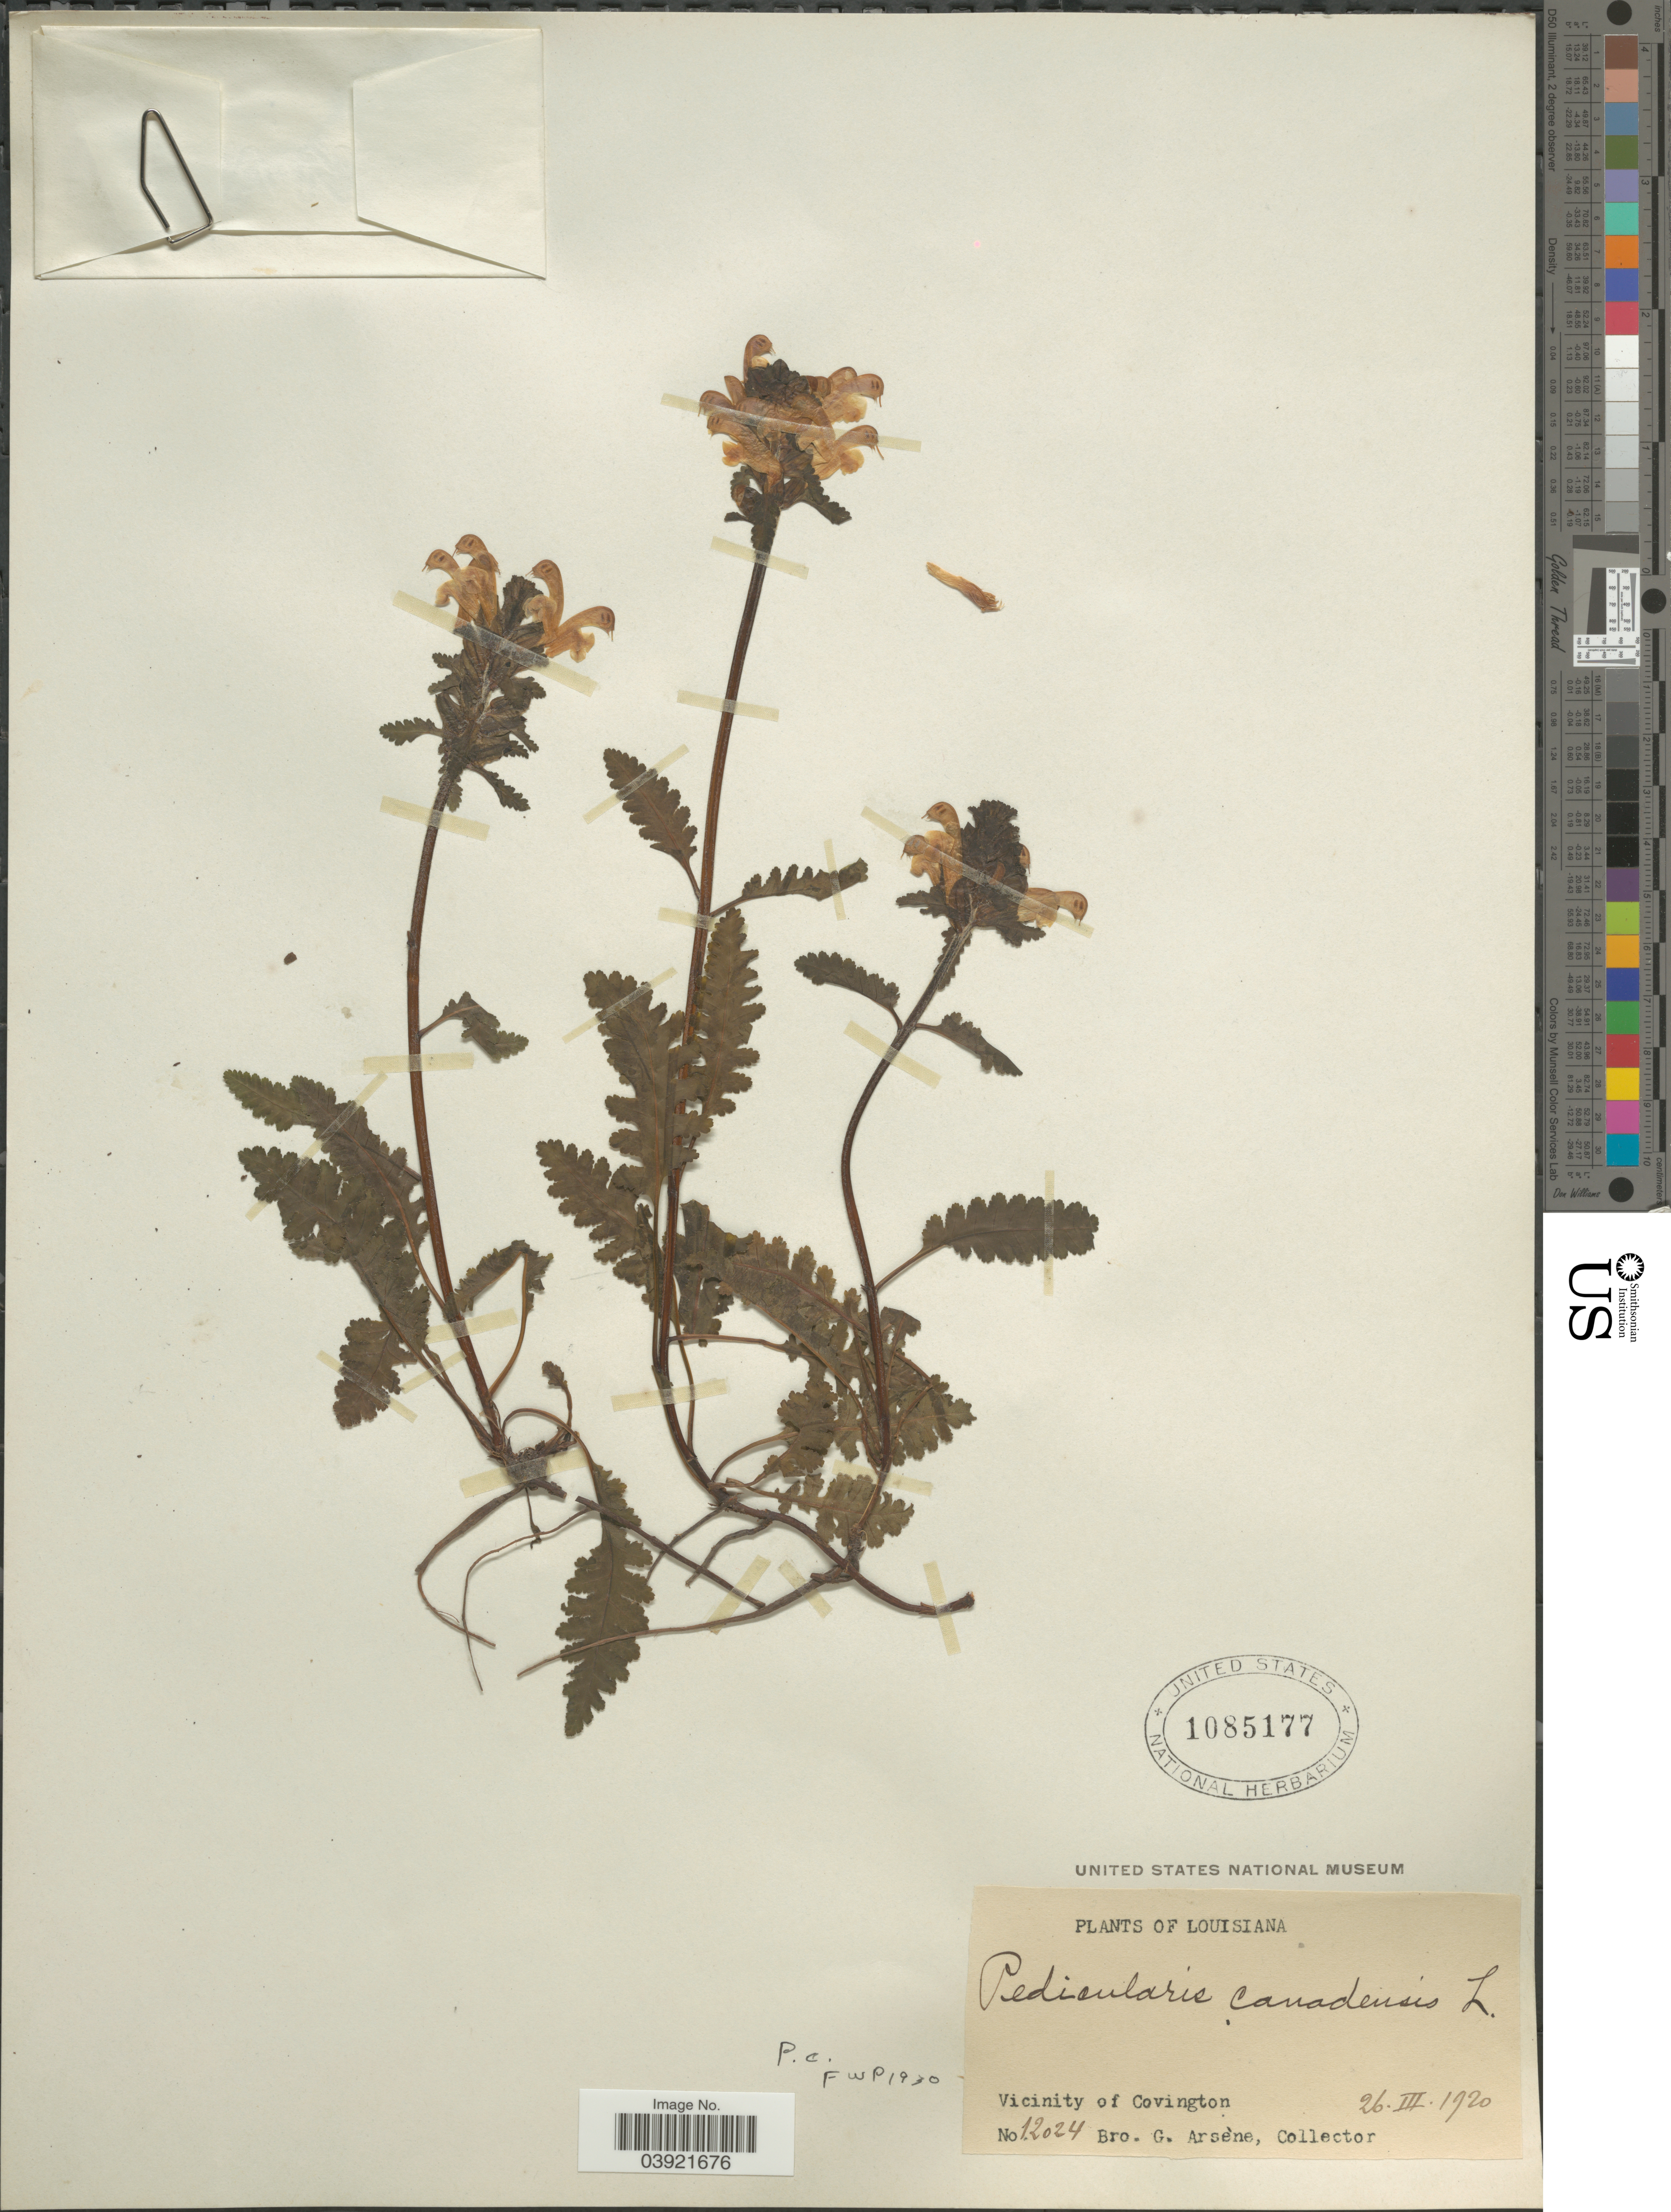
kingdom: Plantae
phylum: Tracheophyta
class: Magnoliopsida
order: Lamiales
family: Orobanchaceae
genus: Pedicularis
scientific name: Pedicularis canadensis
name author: L.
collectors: Bro. G. Arsène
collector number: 12024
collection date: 1920-03-26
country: United States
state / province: Louisiana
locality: Vicinity of Covington.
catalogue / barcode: US 1085177